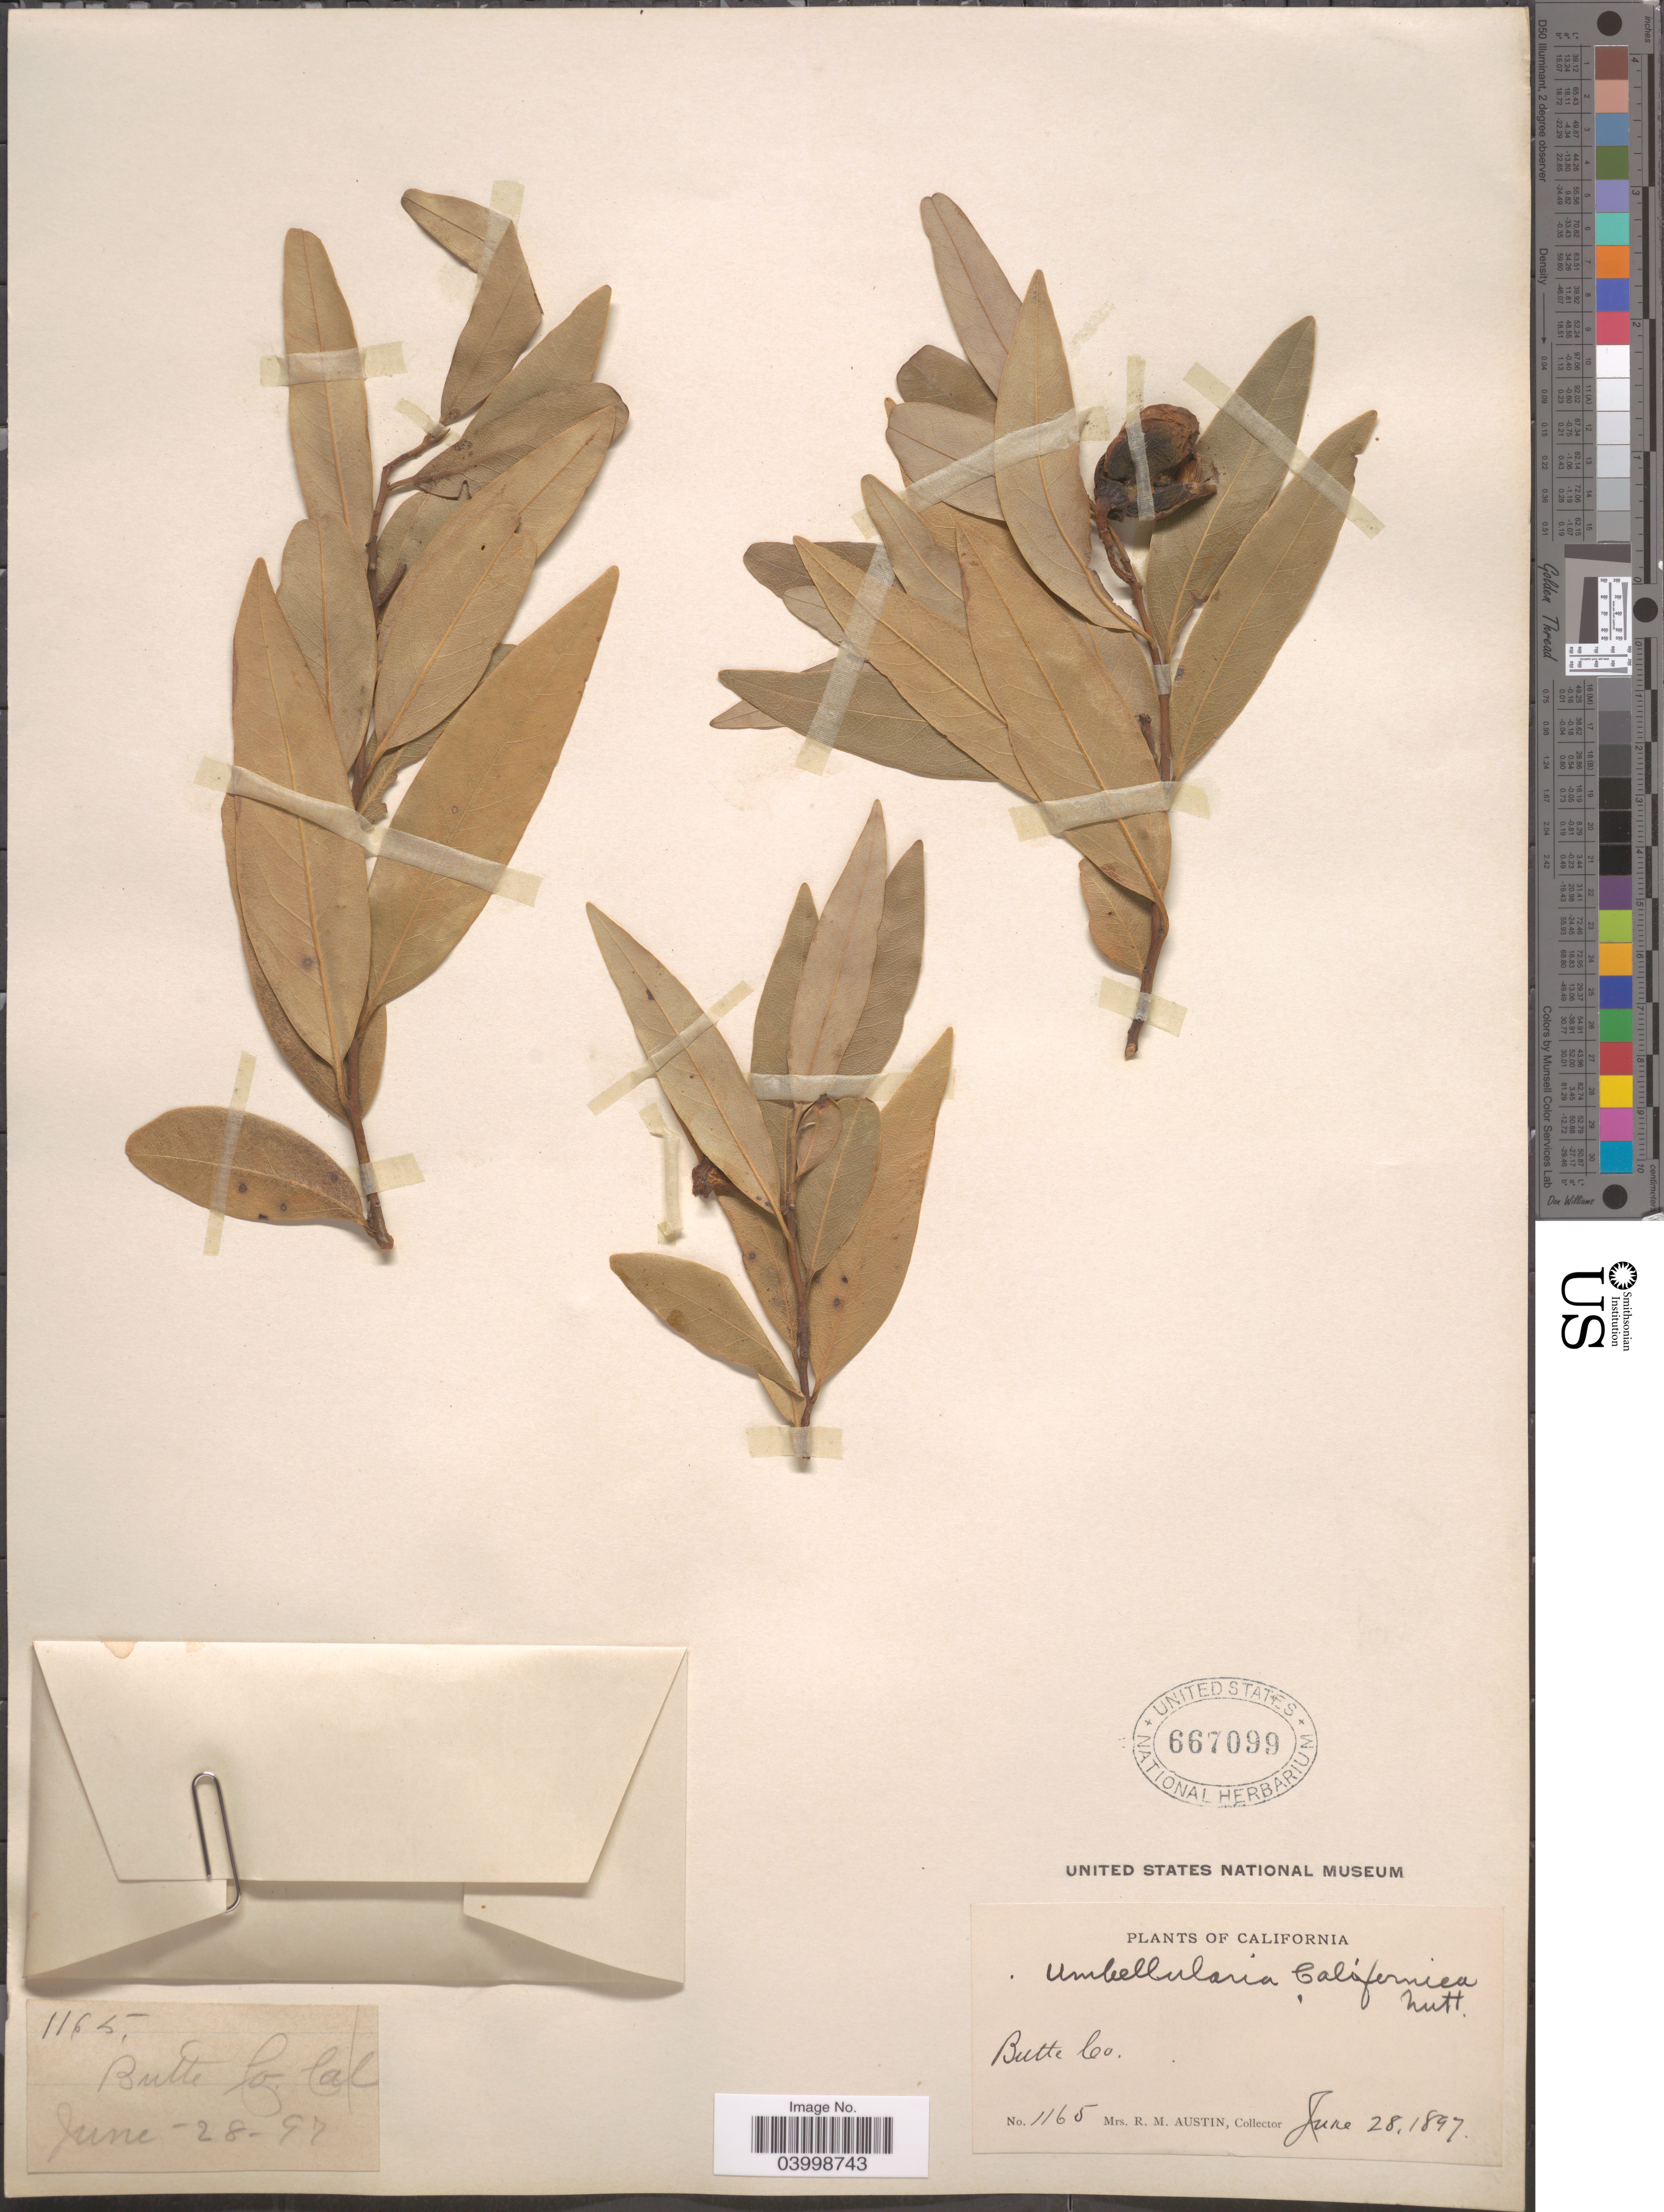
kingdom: Plantae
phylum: Tracheophyta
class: Magnoliopsida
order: Laurales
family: Lauraceae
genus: Umbellularia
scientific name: Umbellularia californica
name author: (Hook. & Arn.) Nutt.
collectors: R. Austin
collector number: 1165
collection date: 1897-06-28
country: United States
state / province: California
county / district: Butte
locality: Butte Co.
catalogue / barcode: US 667099